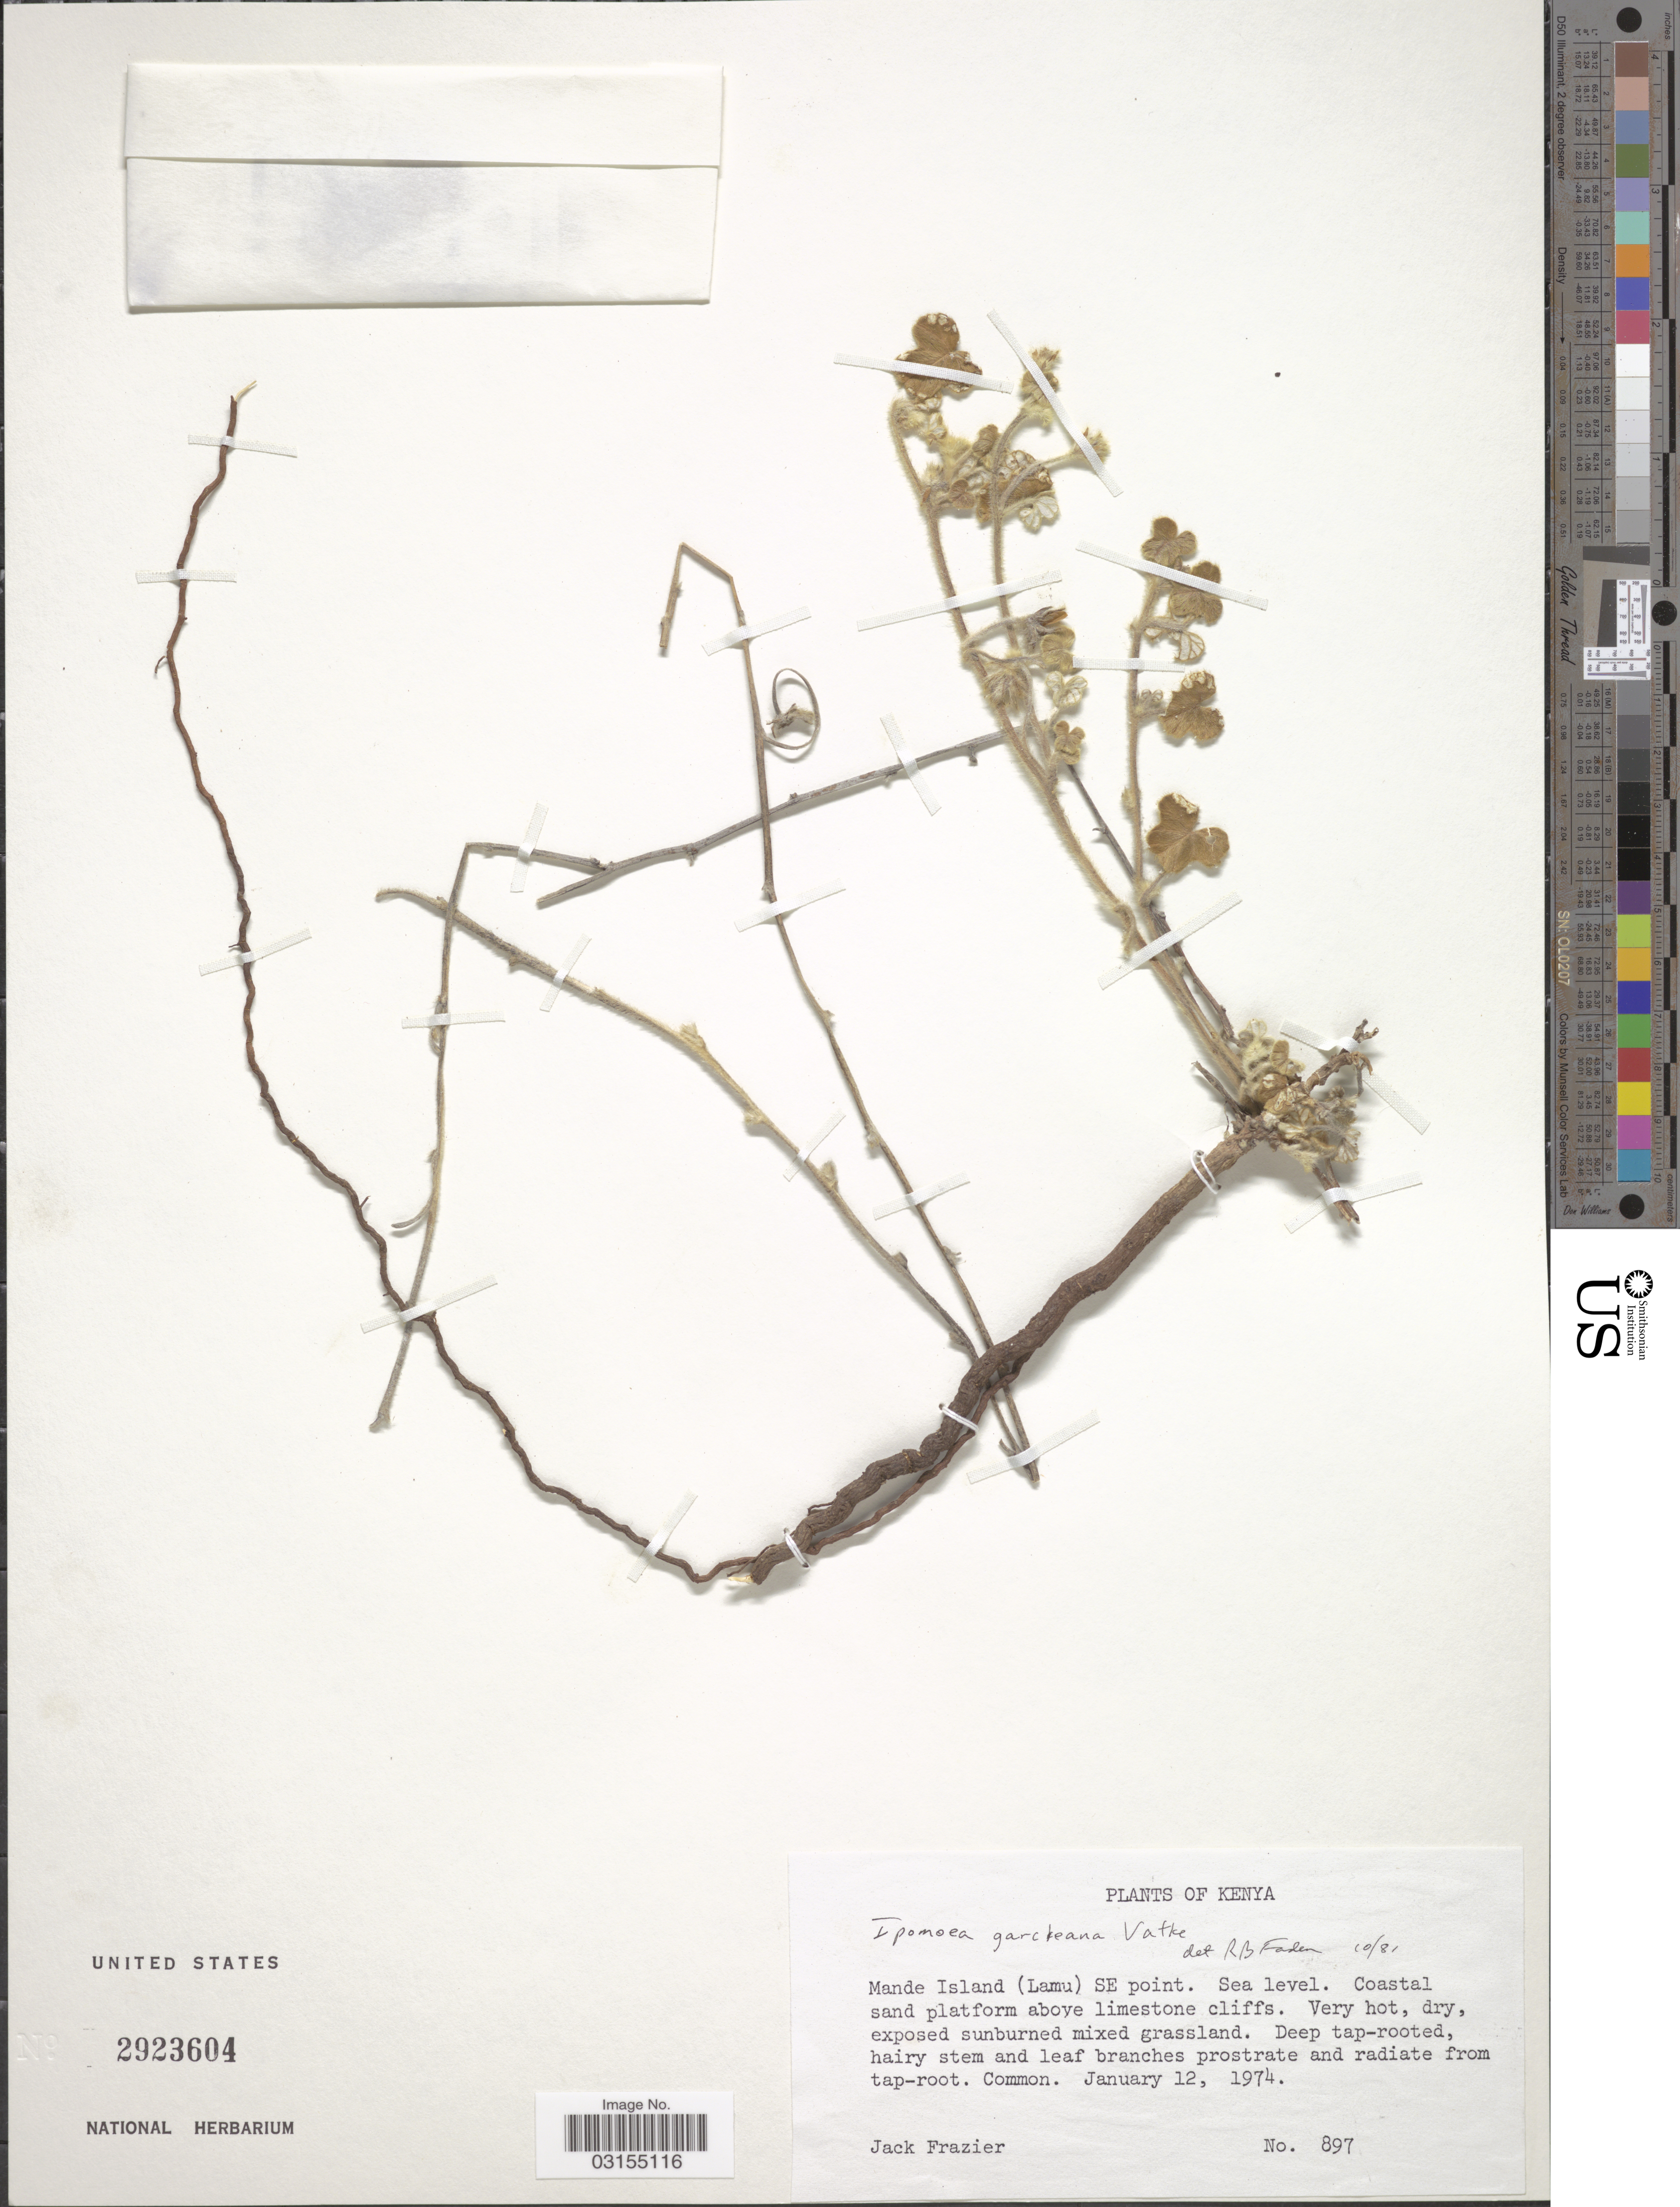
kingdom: Plantae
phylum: Tracheophyta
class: Magnoliopsida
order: Solanales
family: Convolvulaceae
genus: Ipomoea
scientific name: Ipomoea garckeana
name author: Vatke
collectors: J. Frazier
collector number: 897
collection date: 1974-01-12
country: Kenya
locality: Mande Island (Lamu) SE point.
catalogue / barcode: US 2923604